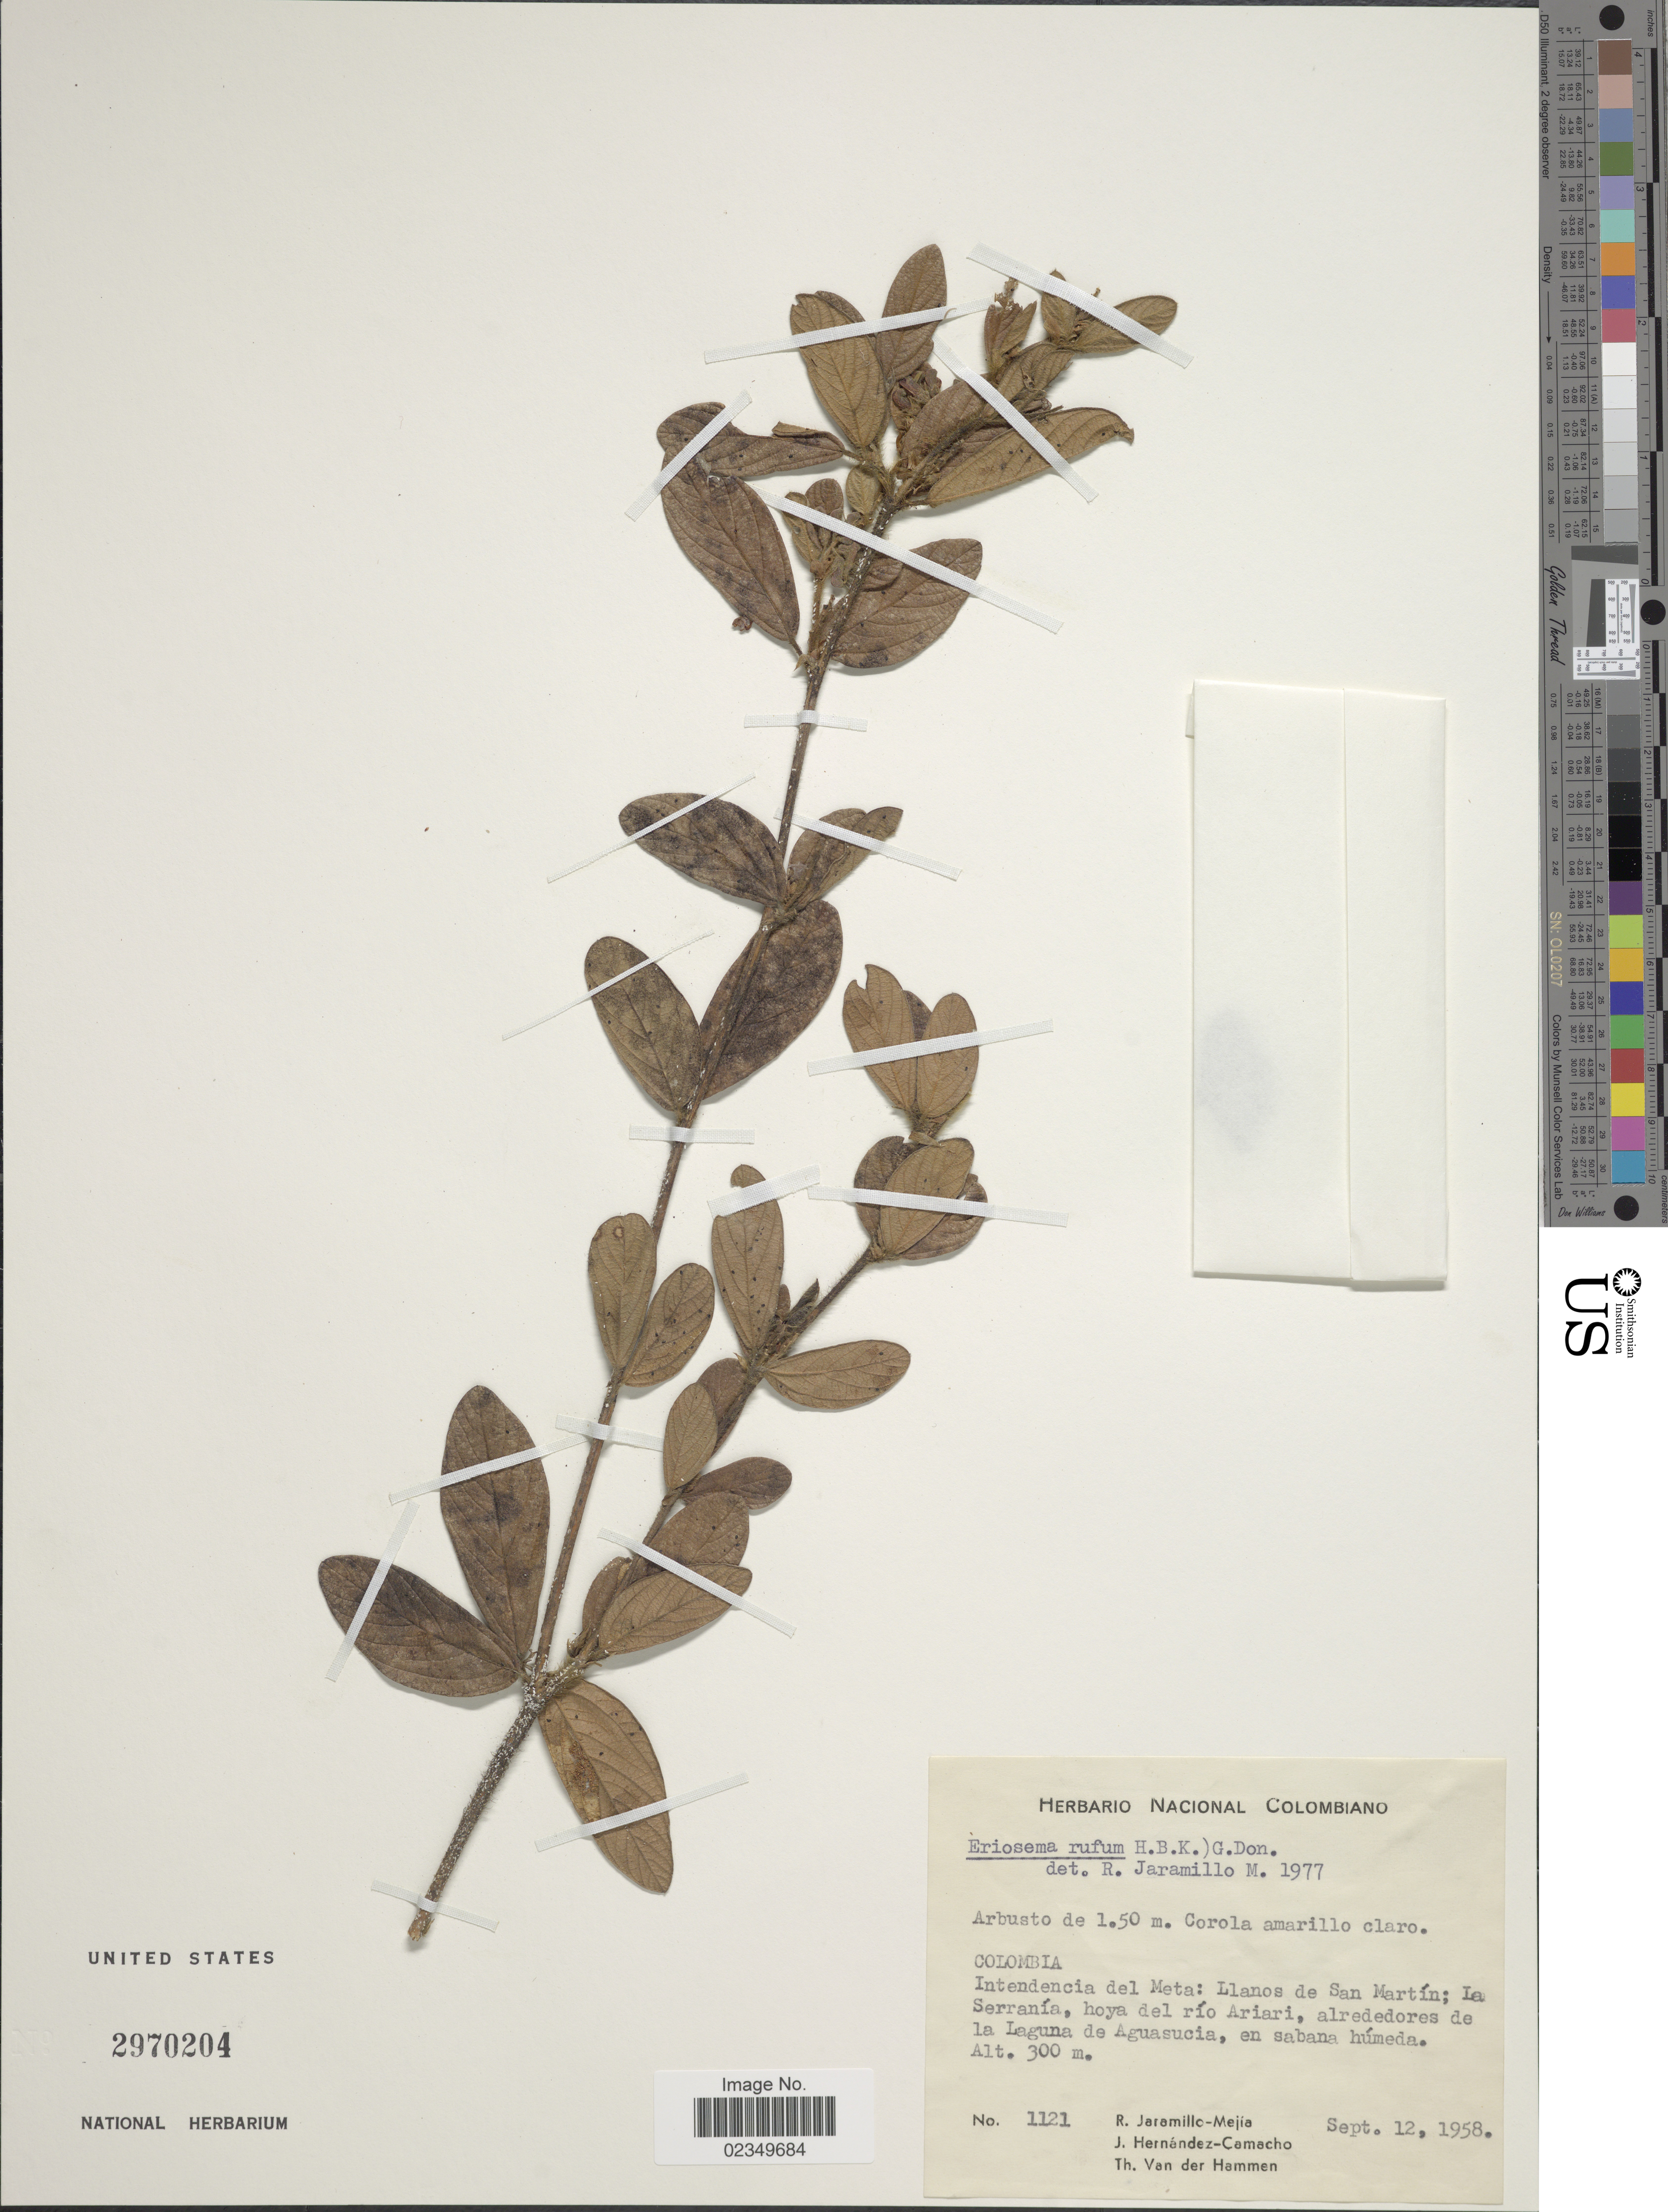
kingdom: Plantae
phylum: Tracheophyta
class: Magnoliopsida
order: Fabales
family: Fabaceae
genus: Eriosema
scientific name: Eriosema rufum var. rufum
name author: (Kunth) G. Don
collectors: R. Jaramillo M., J. Hernandez Camacho & T. Van der Hammen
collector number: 1121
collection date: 1958-09-12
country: Colombia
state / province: Meta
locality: Colombia, Intendencia del Meta: Llanos de San Martin: La Serrania, hoya del rio Ariari, alrededores de la Laguna de Aguasucia, en sabana humeda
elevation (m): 300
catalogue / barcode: US 2970204